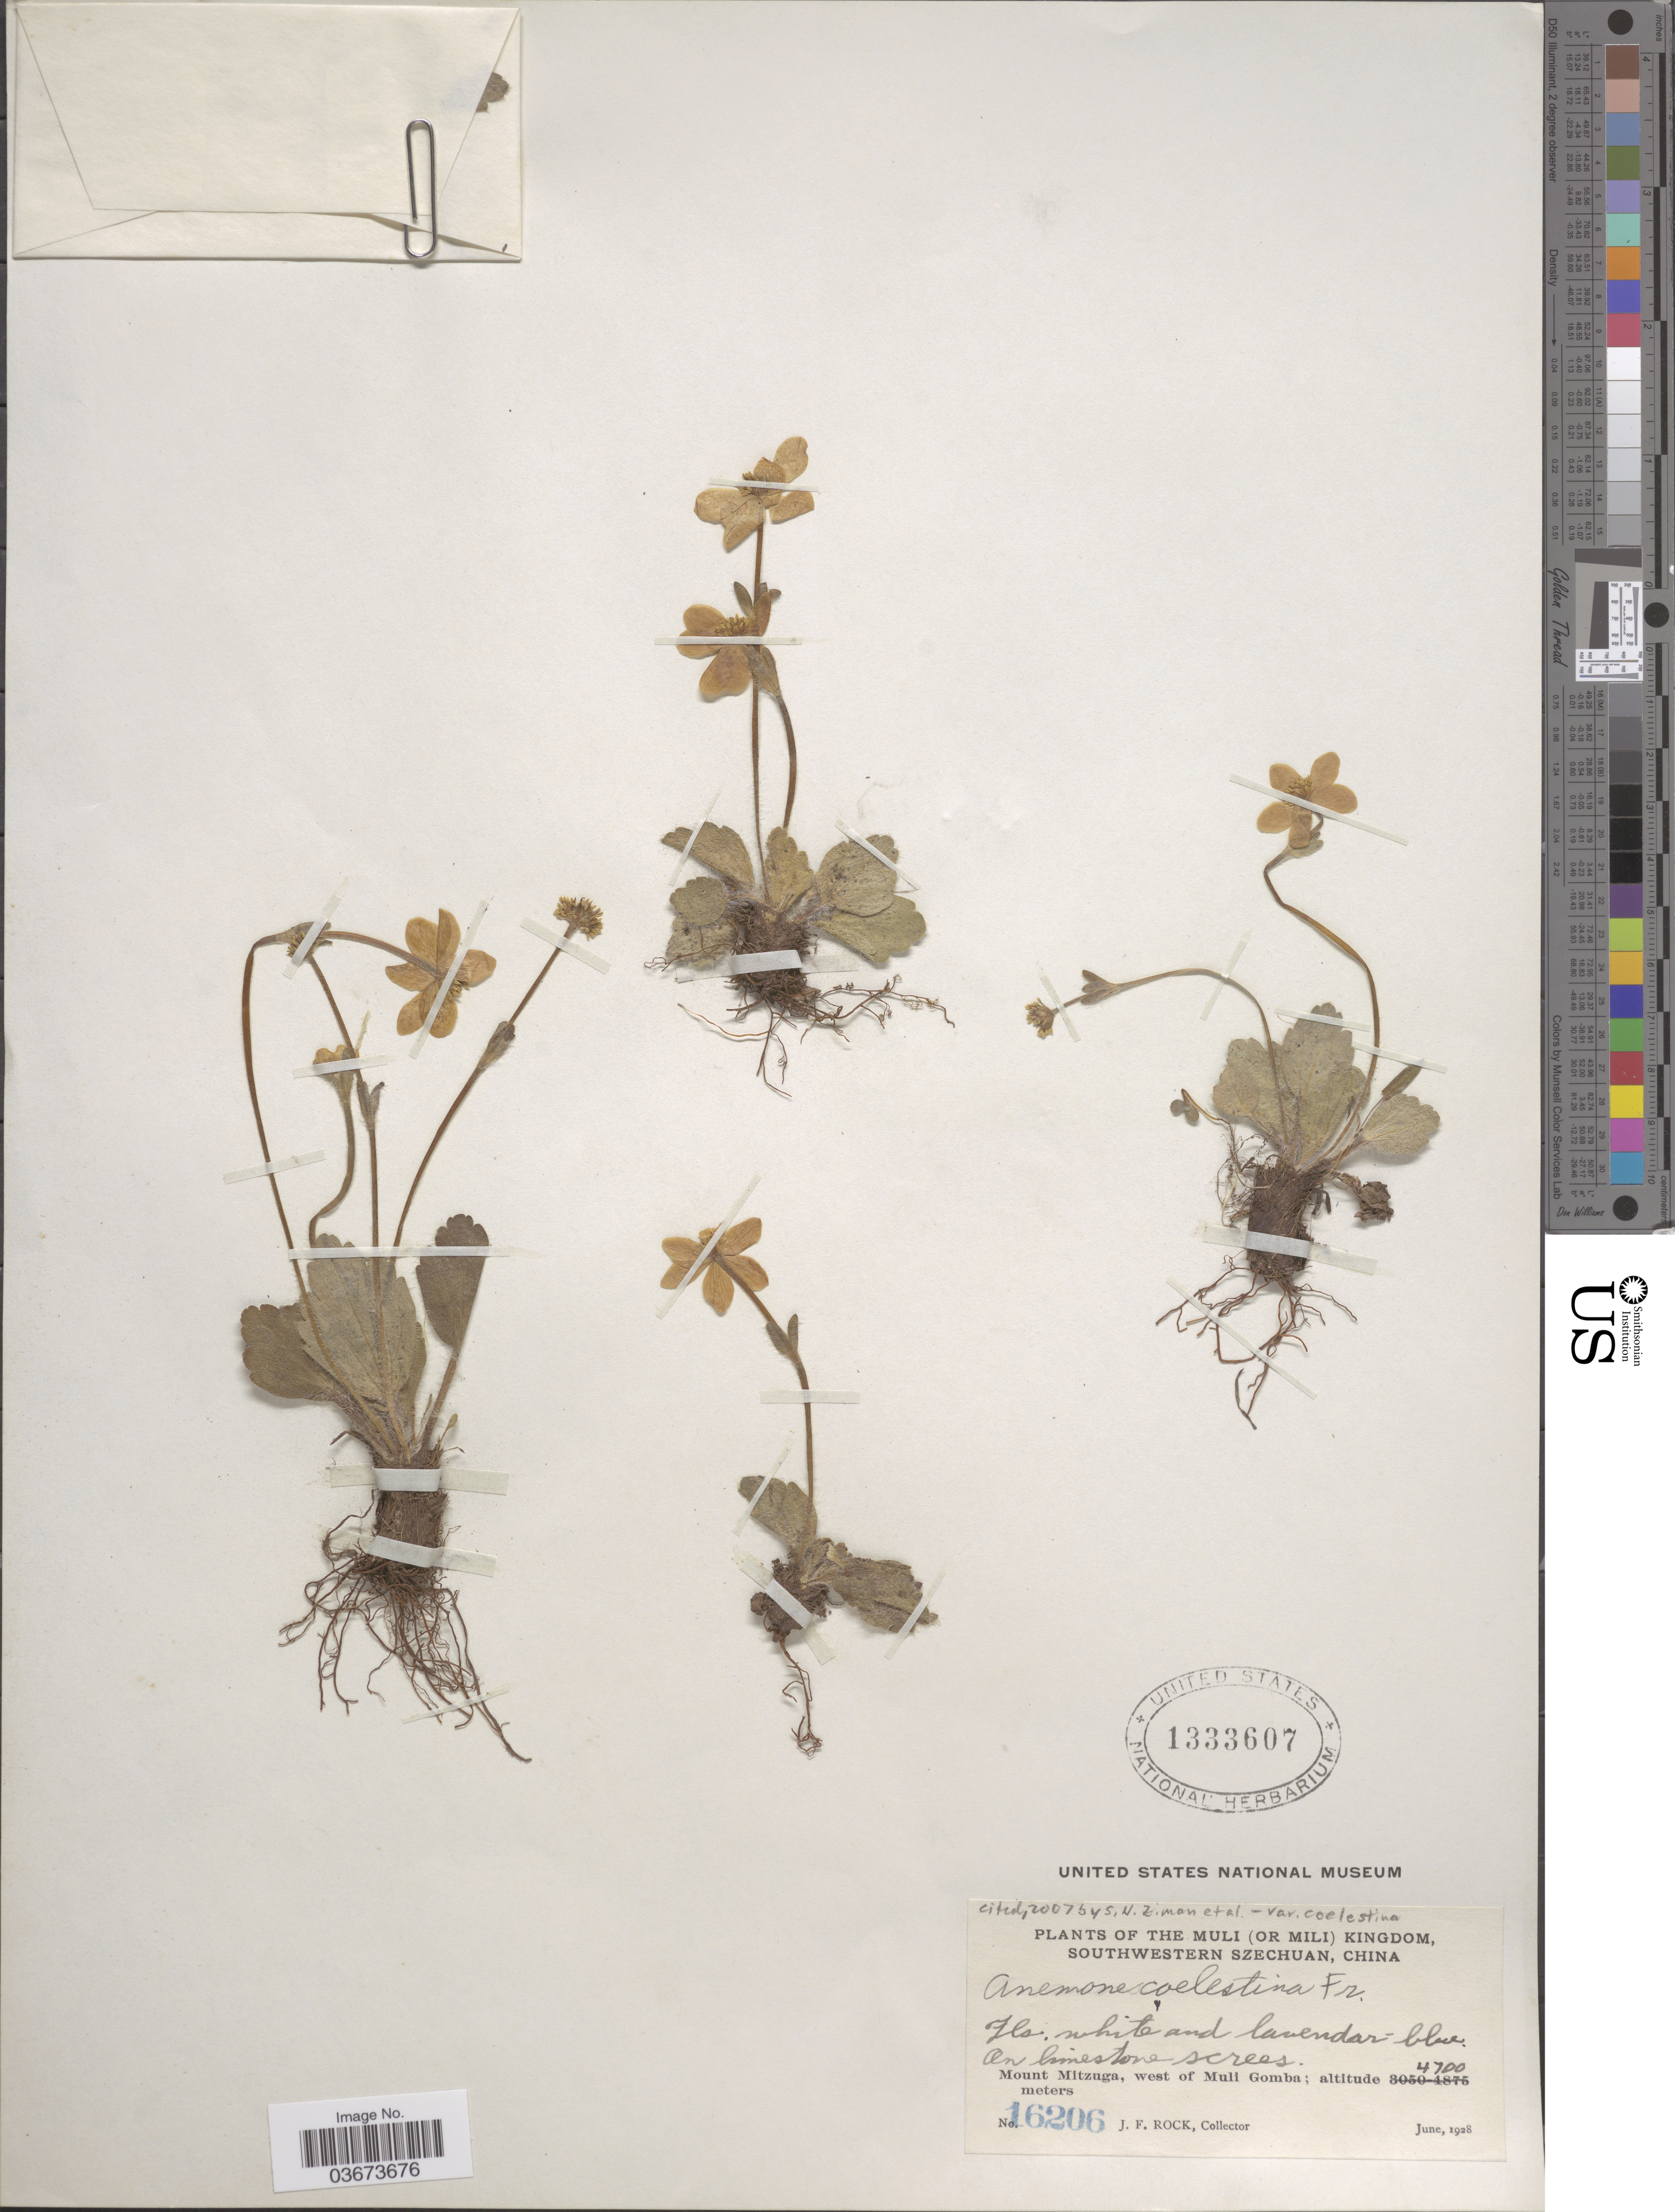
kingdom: Plantae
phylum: Tracheophyta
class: Magnoliopsida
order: Ranunculales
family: Ranunculaceae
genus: Anemone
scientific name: Anemone coelestina var. coelestina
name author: Franch.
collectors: J. Rock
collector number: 16206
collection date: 1928-06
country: China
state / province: Sichuan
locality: The Muli (or Mili) Kingdom, Southwestern Szechuan. Mount Mitzuga, west of Muli Gomba.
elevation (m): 4700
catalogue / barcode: US 1333607